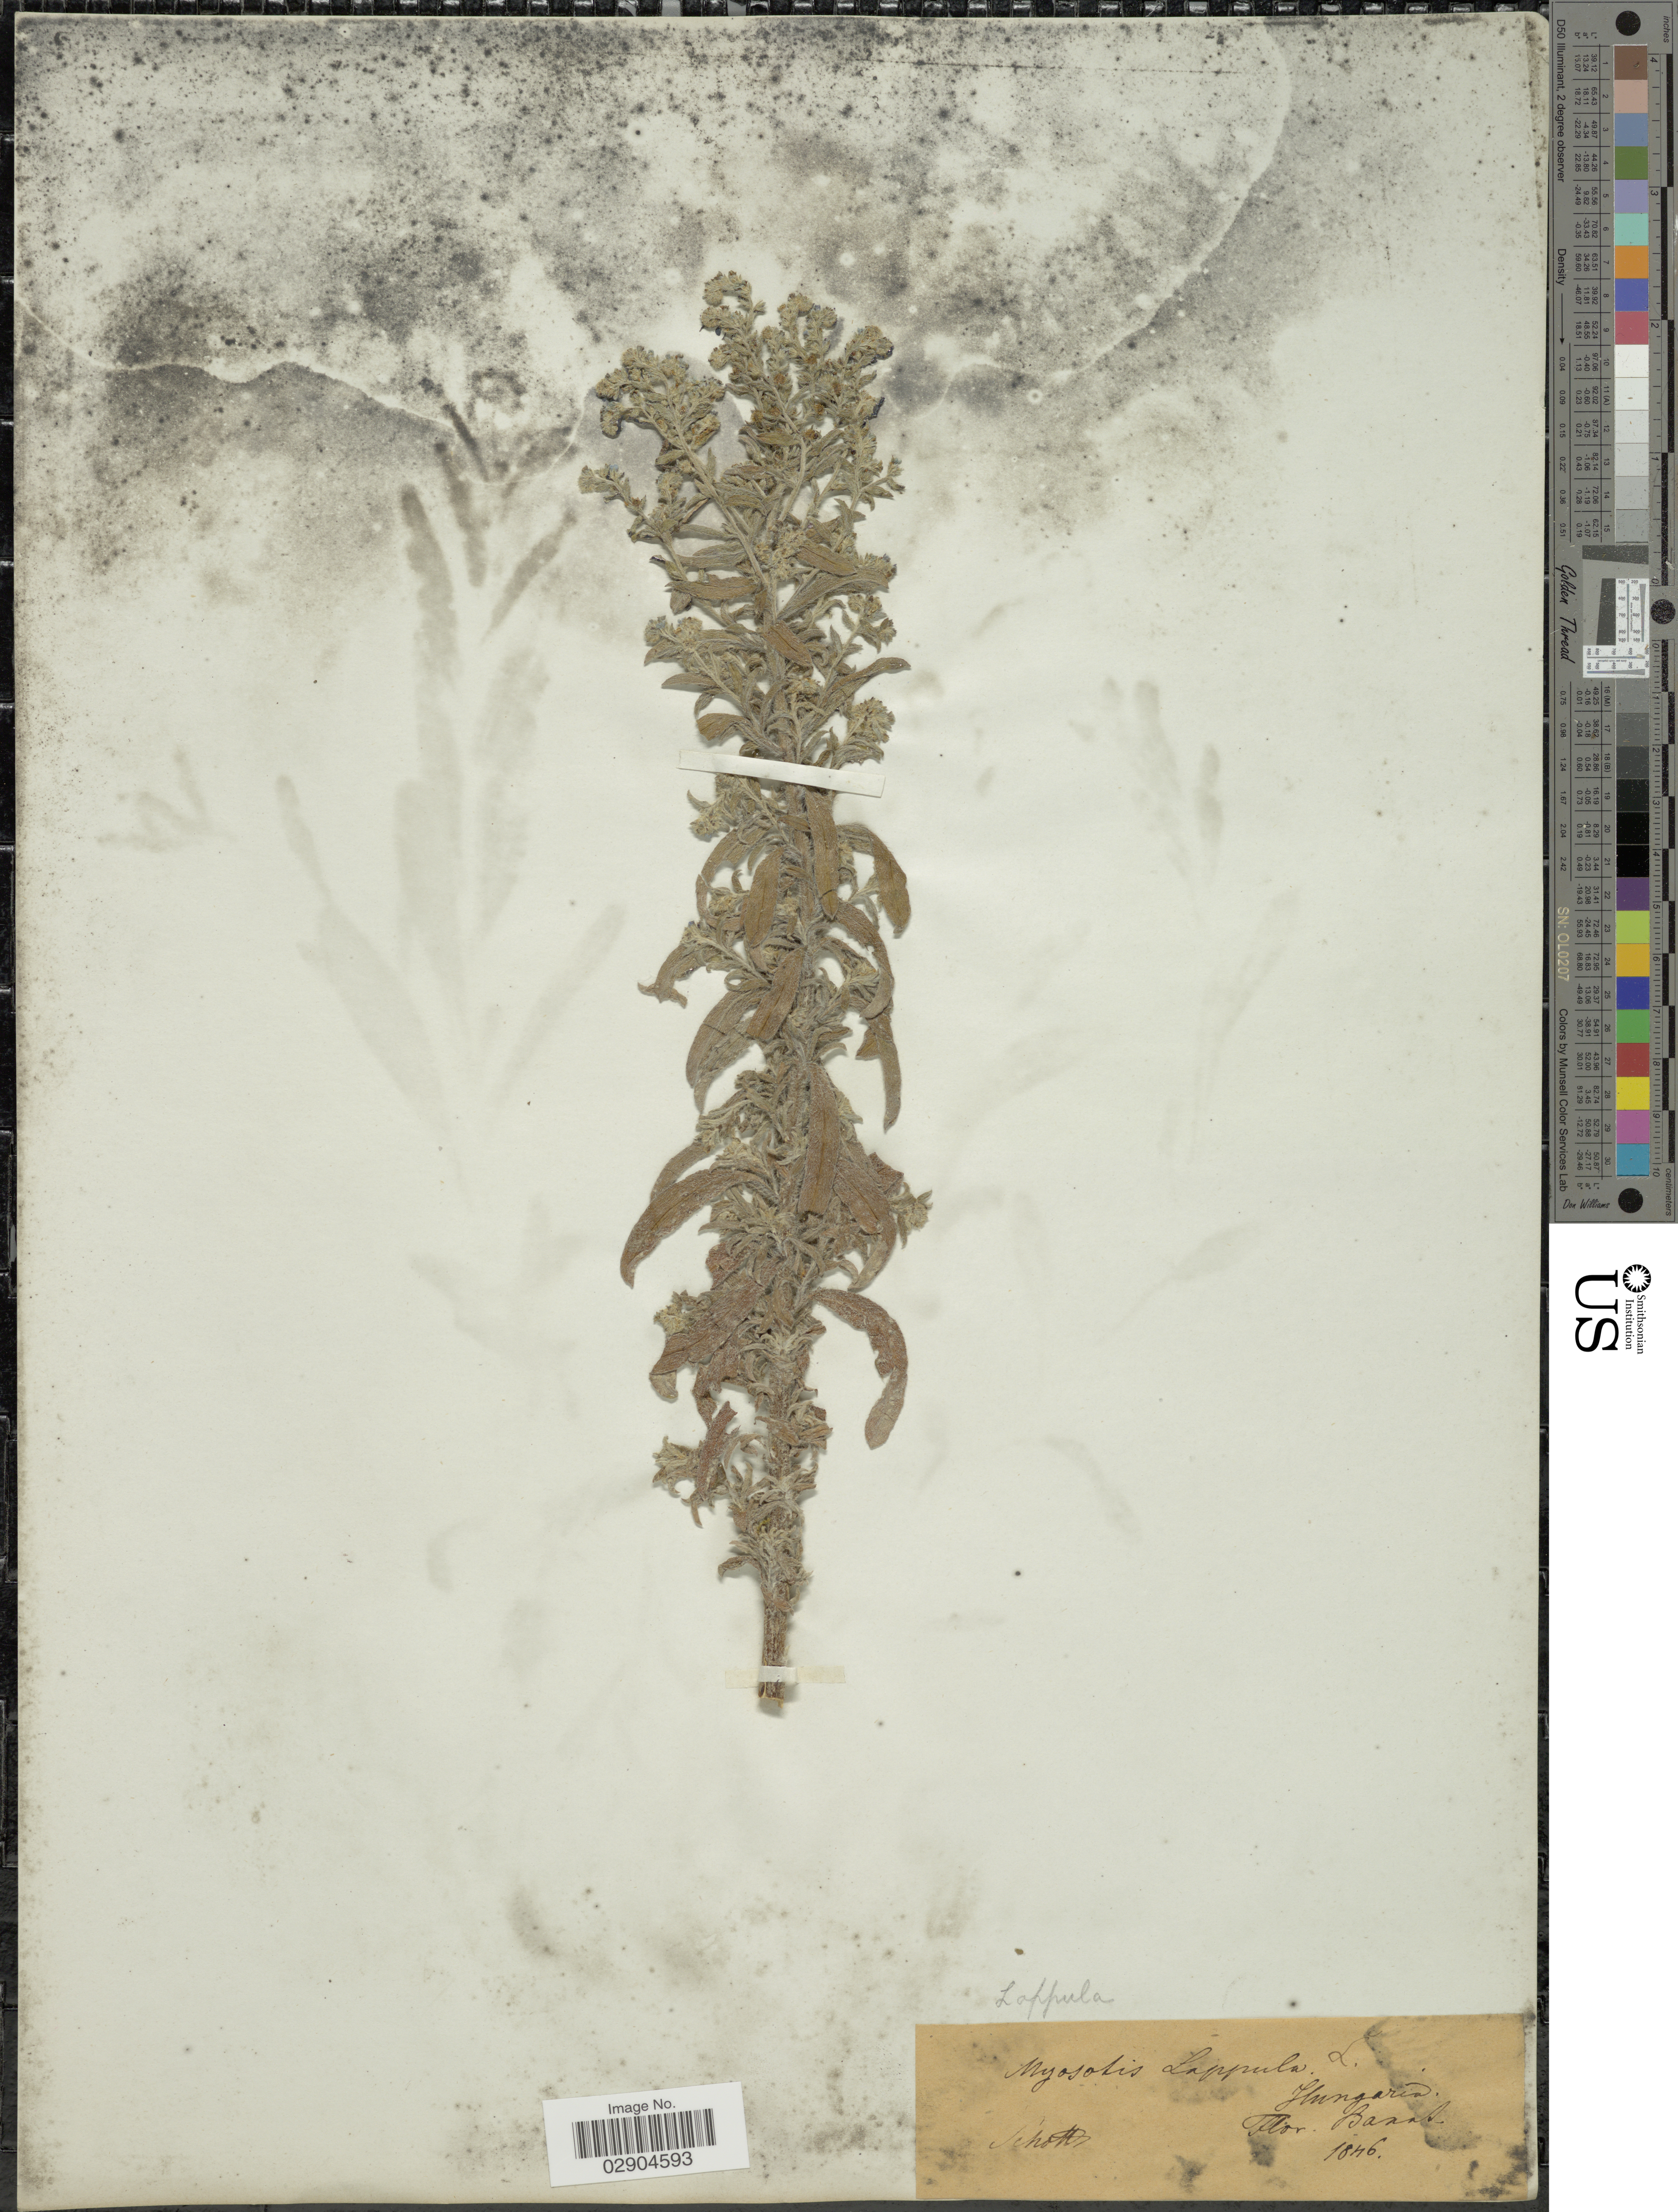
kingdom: Plantae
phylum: Tracheophyta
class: Magnoliopsida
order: Boraginales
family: Boraginaceae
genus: Lappula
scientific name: Lappula sp.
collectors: Schott, --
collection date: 1846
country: Hungary